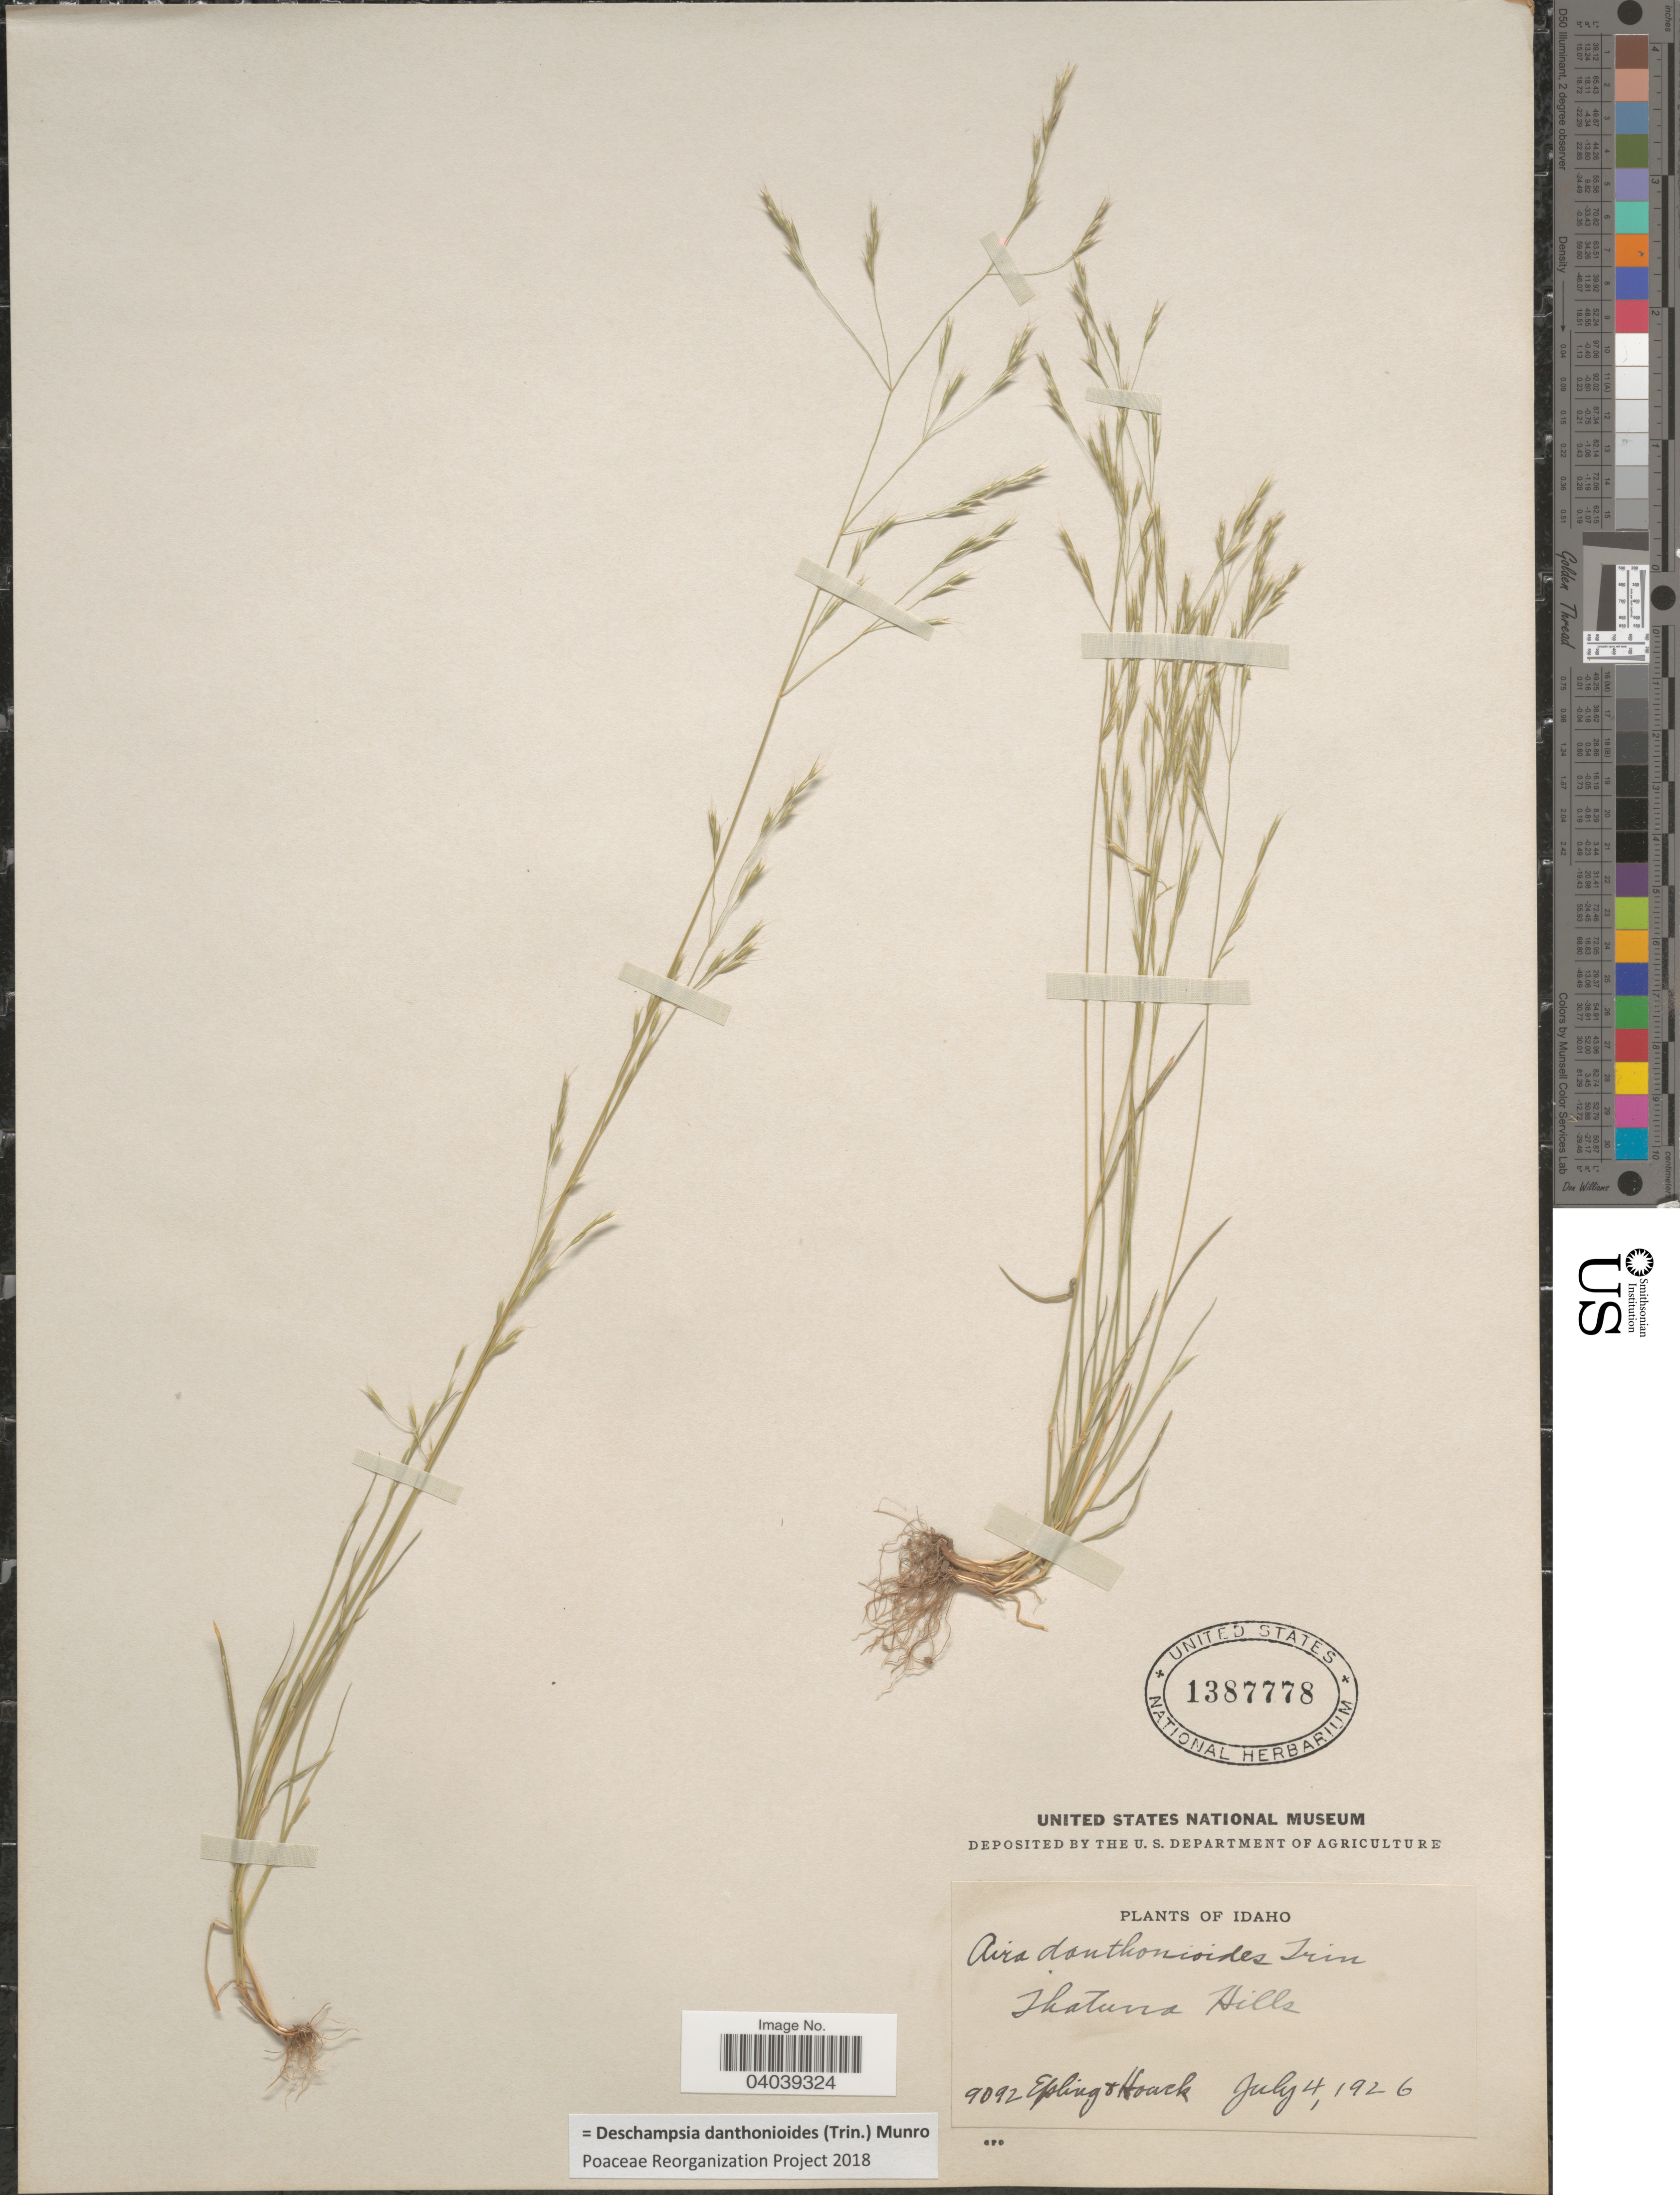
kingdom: Plantae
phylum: Tracheophyta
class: Liliopsida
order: Poales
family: Poaceae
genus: Deschampsia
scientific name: Deschampsia danthonioides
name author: (Trin.) Munro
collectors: -- Epling & Hoack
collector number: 9092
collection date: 1926-07-04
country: United States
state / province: Idaho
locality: Thatuna Hills.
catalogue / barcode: US 1387778